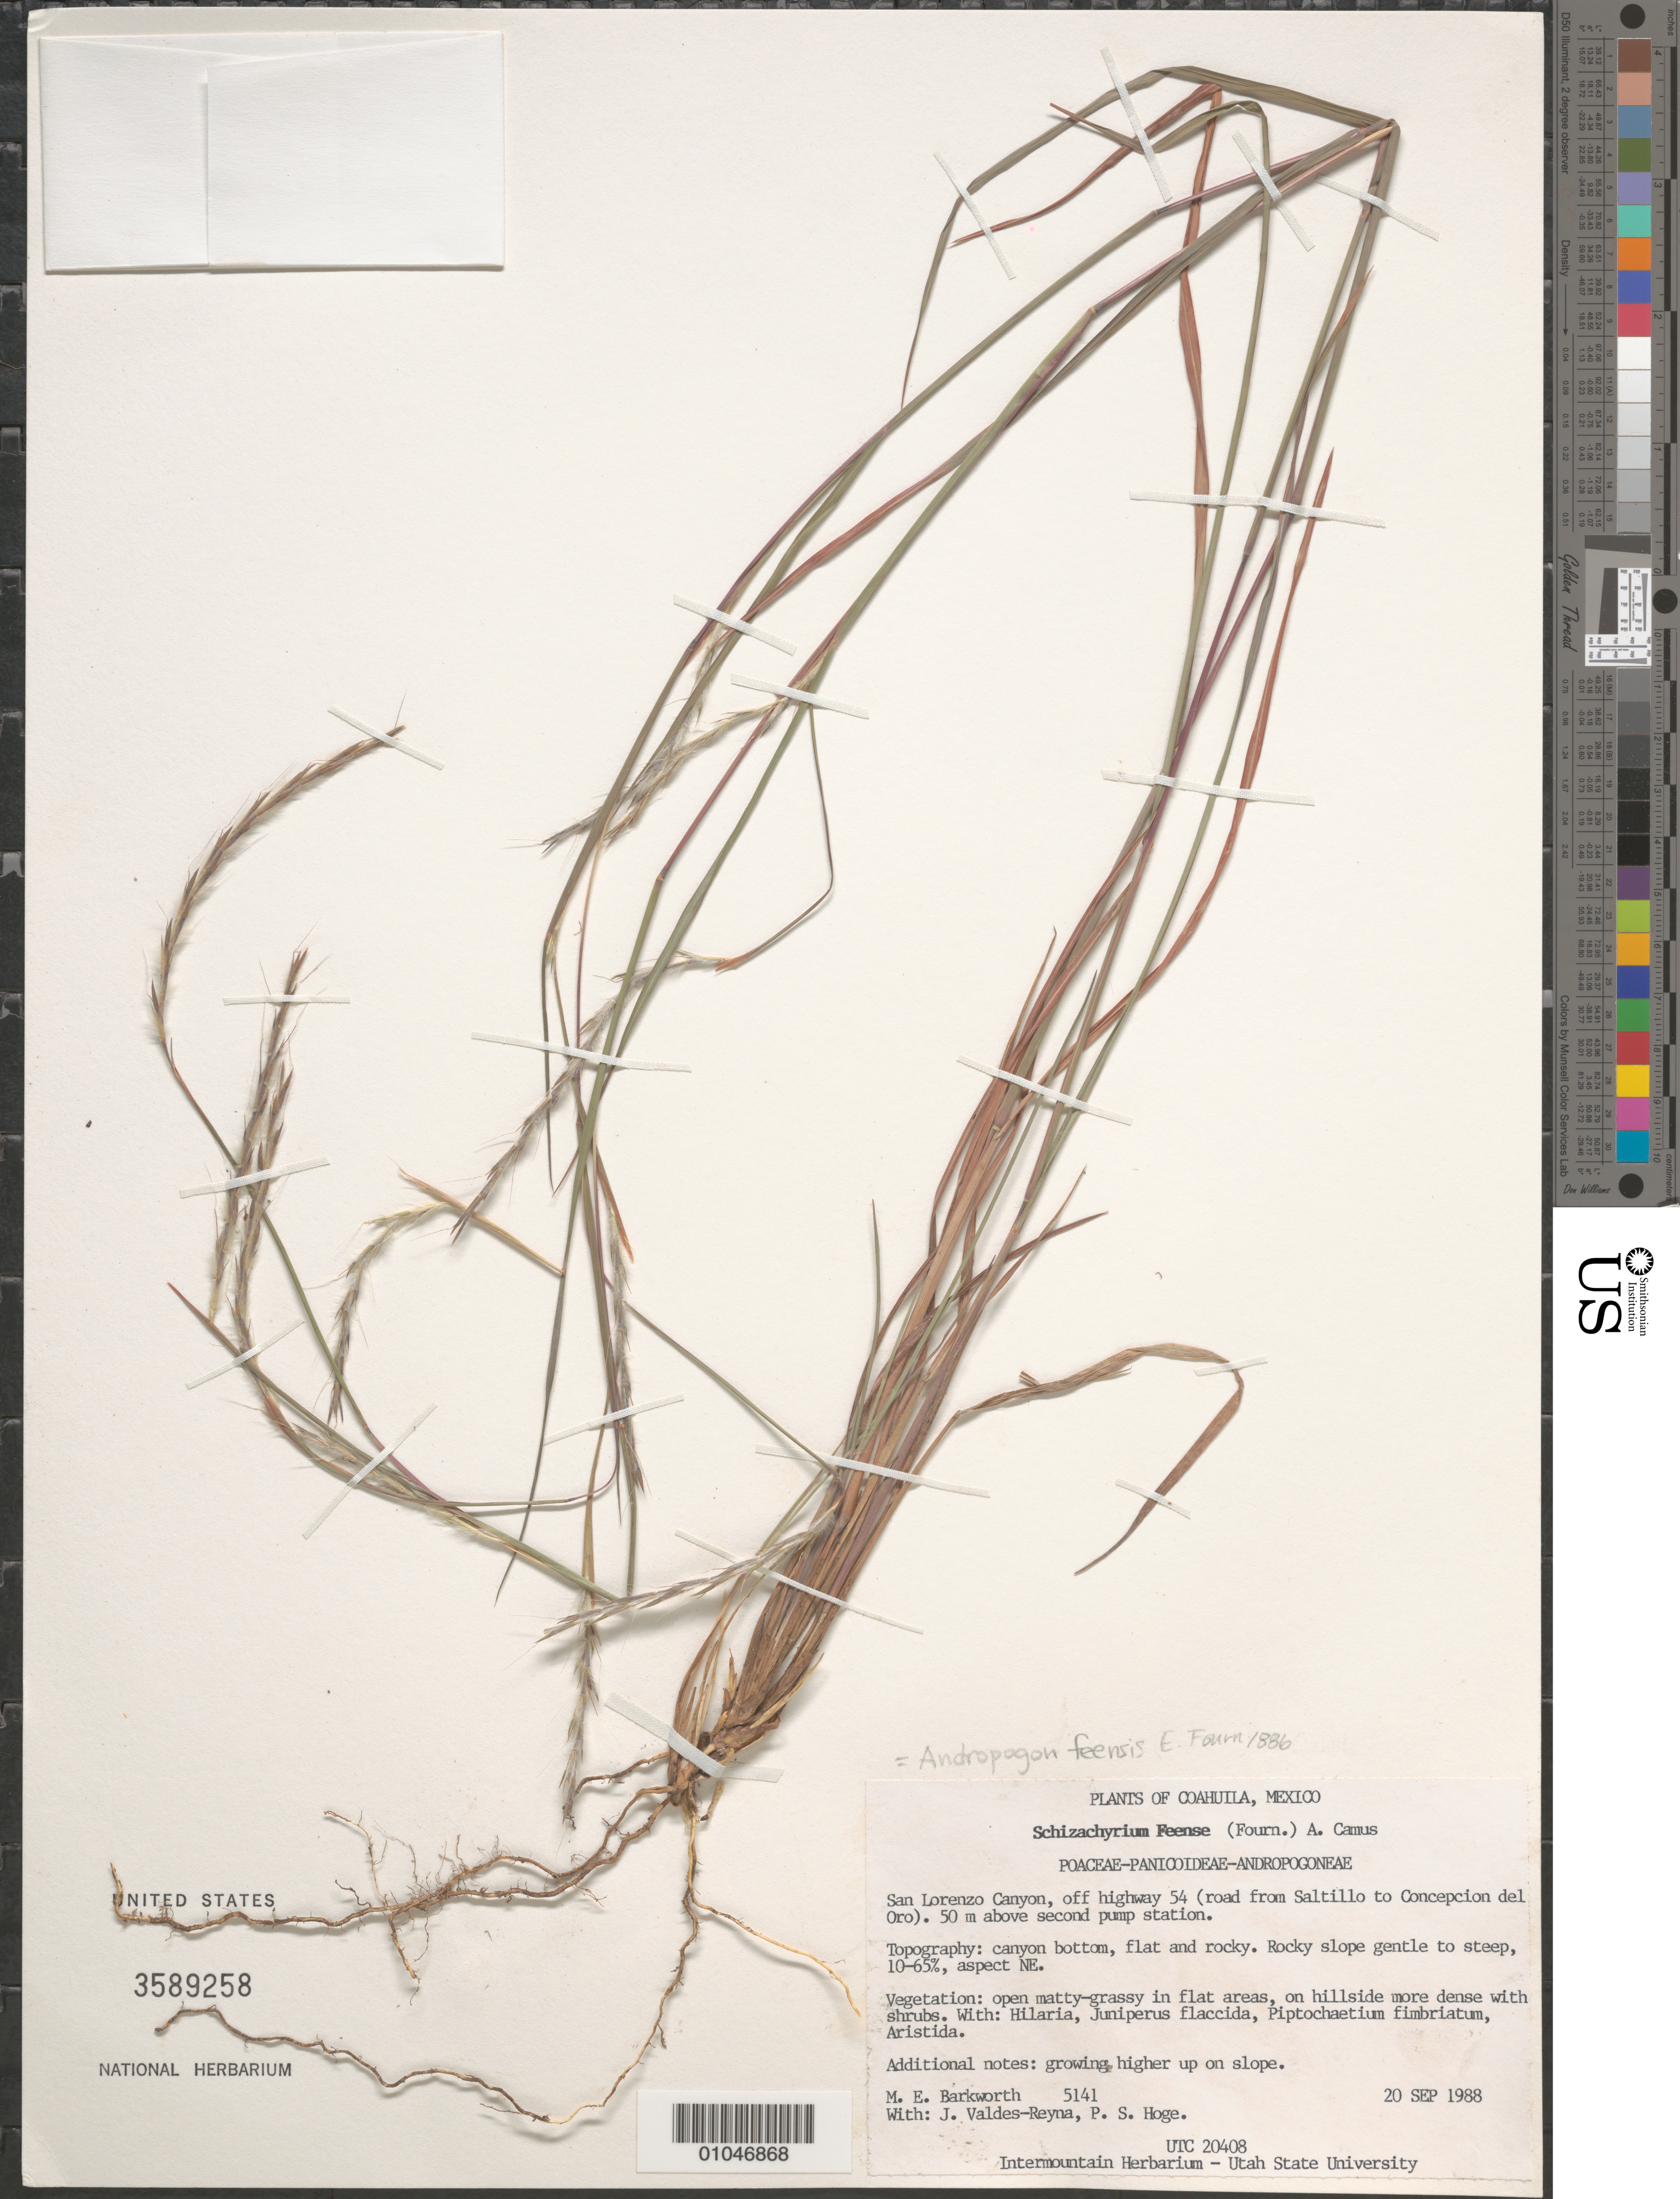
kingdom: Plantae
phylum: Tracheophyta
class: Liliopsida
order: Poales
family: Poaceae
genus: Andropogon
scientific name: Andropogon feensis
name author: E. Fourn.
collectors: M. E. Barkworth, J. Valdés-Reyna & P. S. Hoge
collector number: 5141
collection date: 1988-09-20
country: Mexico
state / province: Coahuila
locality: San Lorenzo Canyon, off highway 54 (road from Saltillo to Concepcion del Oro), 50 m above pump station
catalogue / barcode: US 3589258